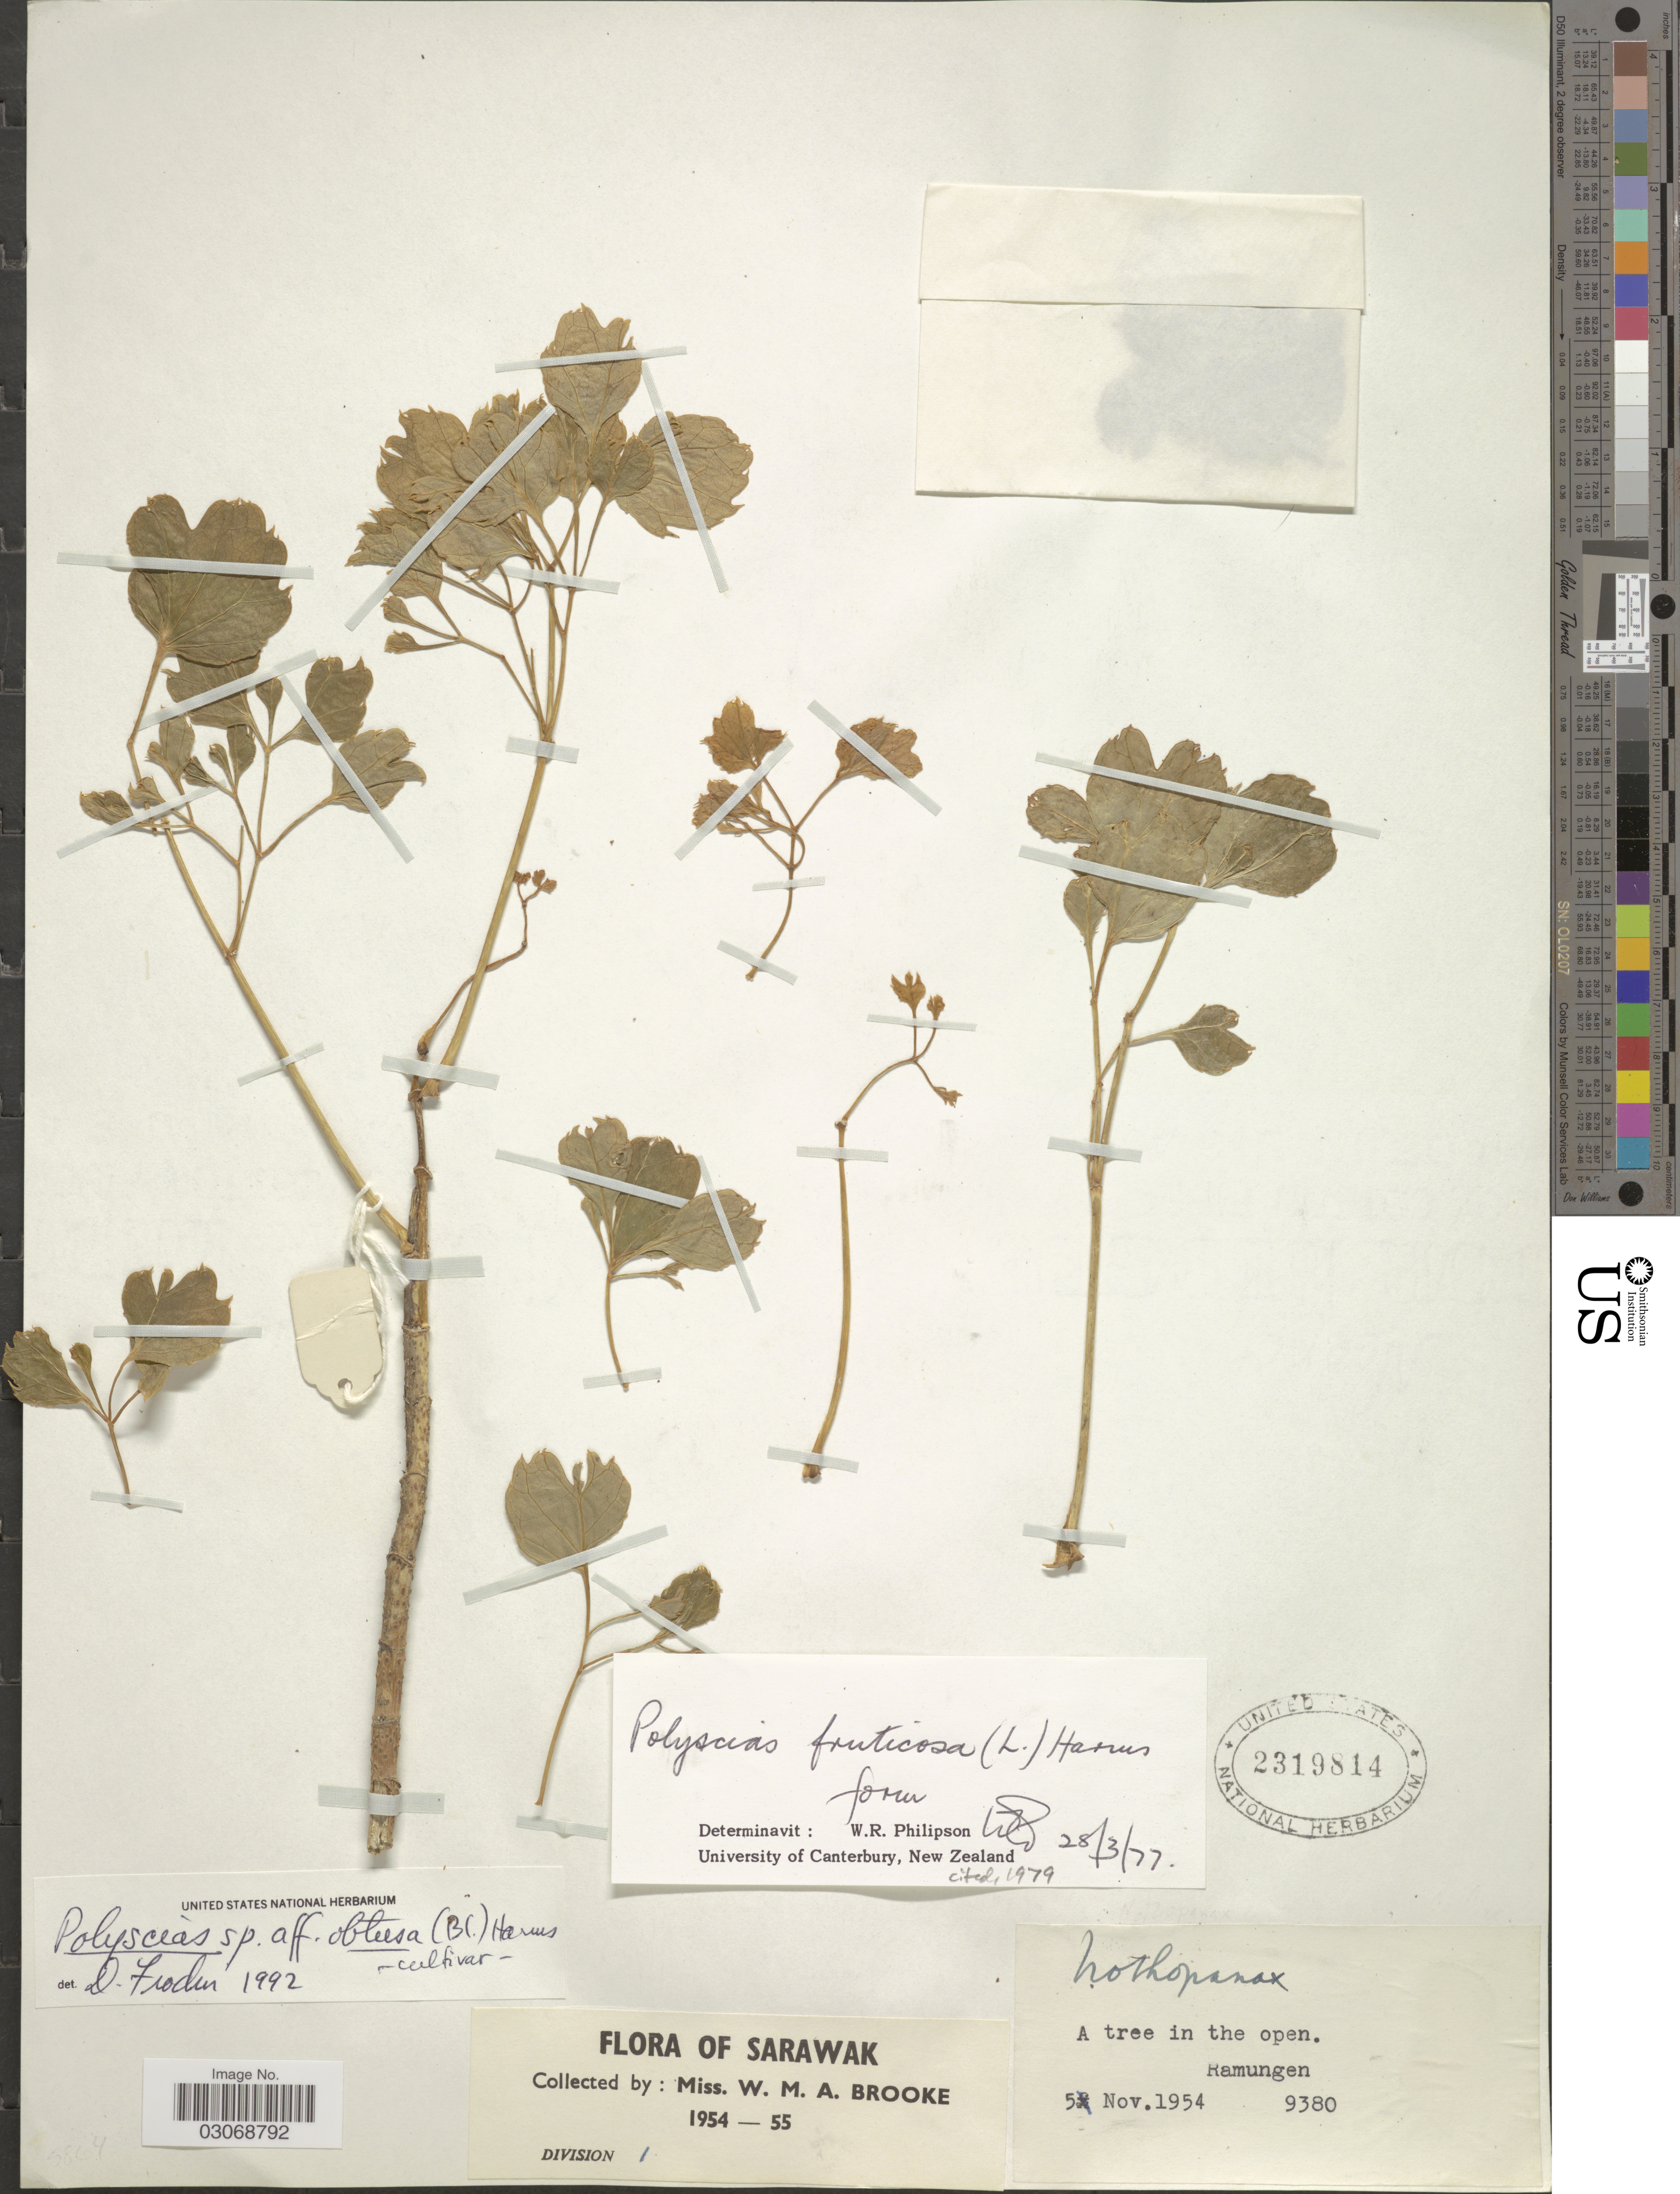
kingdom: Plantae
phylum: Tracheophyta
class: Magnoliopsida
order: Apiales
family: Araliaceae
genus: Polyscias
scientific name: Polyscias obtusa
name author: Harms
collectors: W. Brooke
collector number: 9380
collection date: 1954-11-05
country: Malaysia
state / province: Sarawak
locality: Sarawak, Ramungen.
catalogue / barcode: US 2319814